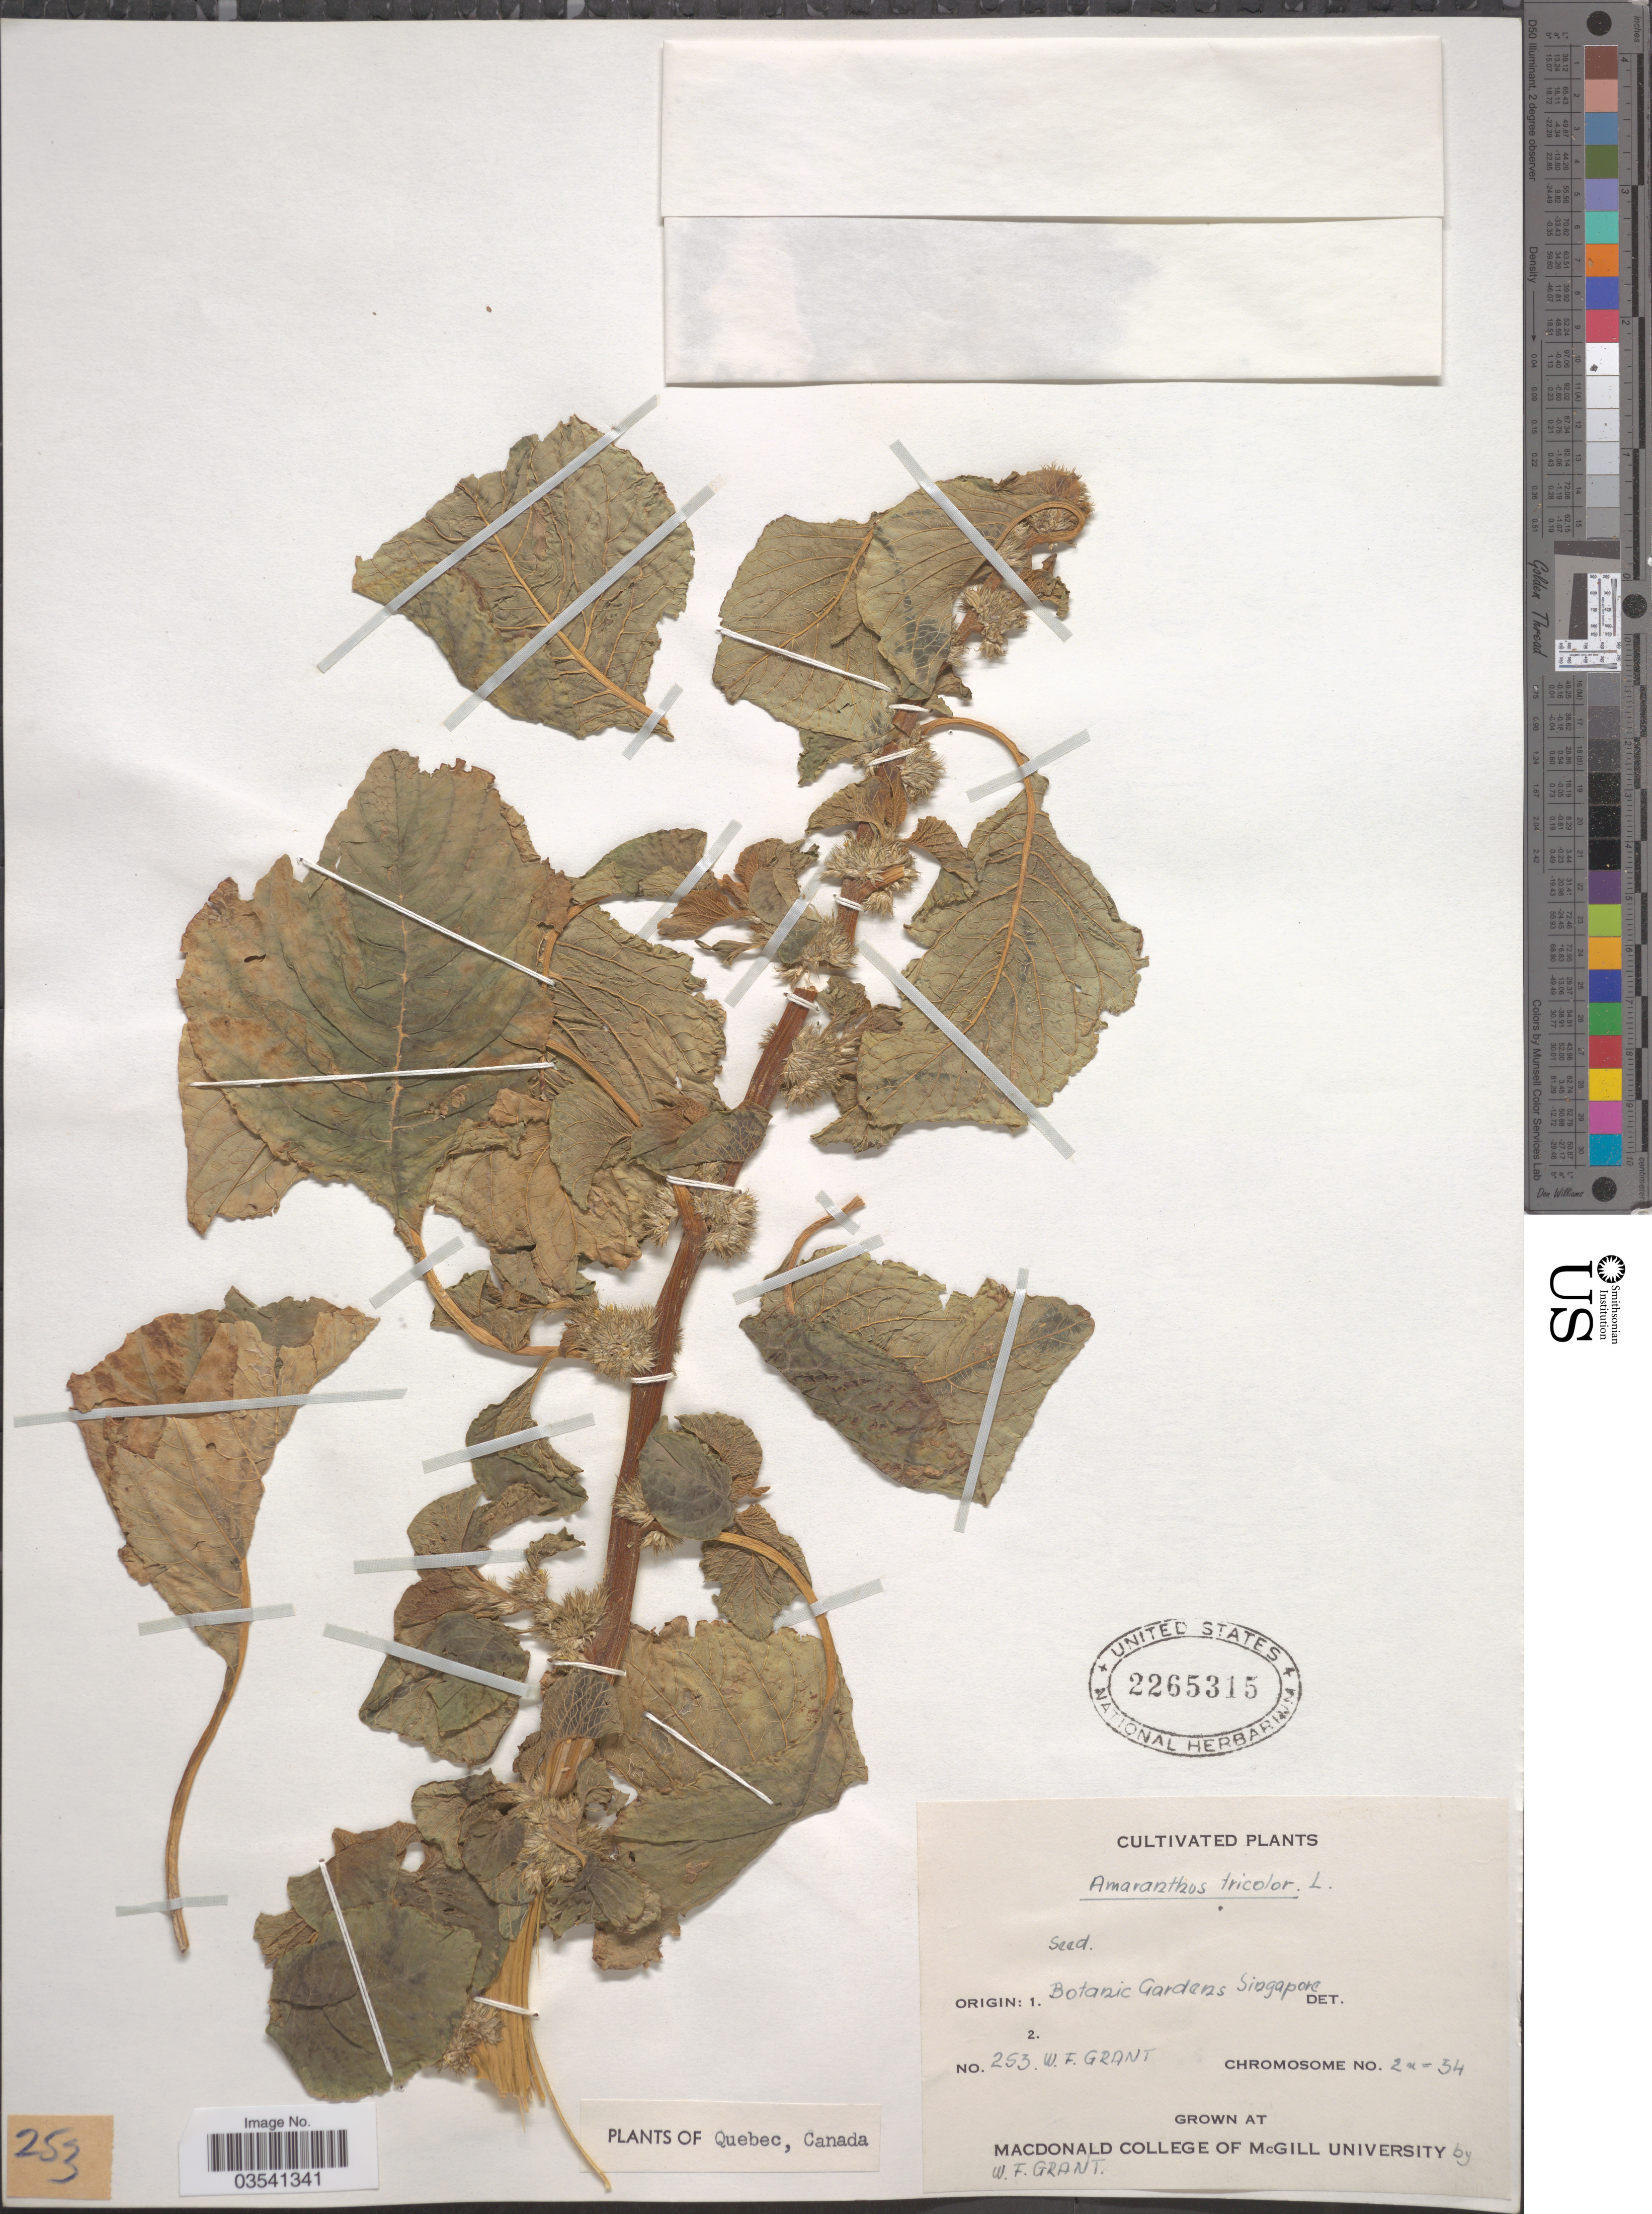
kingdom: Plantae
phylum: Tracheophyta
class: Magnoliopsida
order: Caryophyllales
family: Amaranthaceae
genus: Amaranthus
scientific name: Amaranthus tricolor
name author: L.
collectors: W. Grant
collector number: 253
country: Canada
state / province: Quebec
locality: Grown at MacDonald College of McGill University.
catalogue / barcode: US 2265315